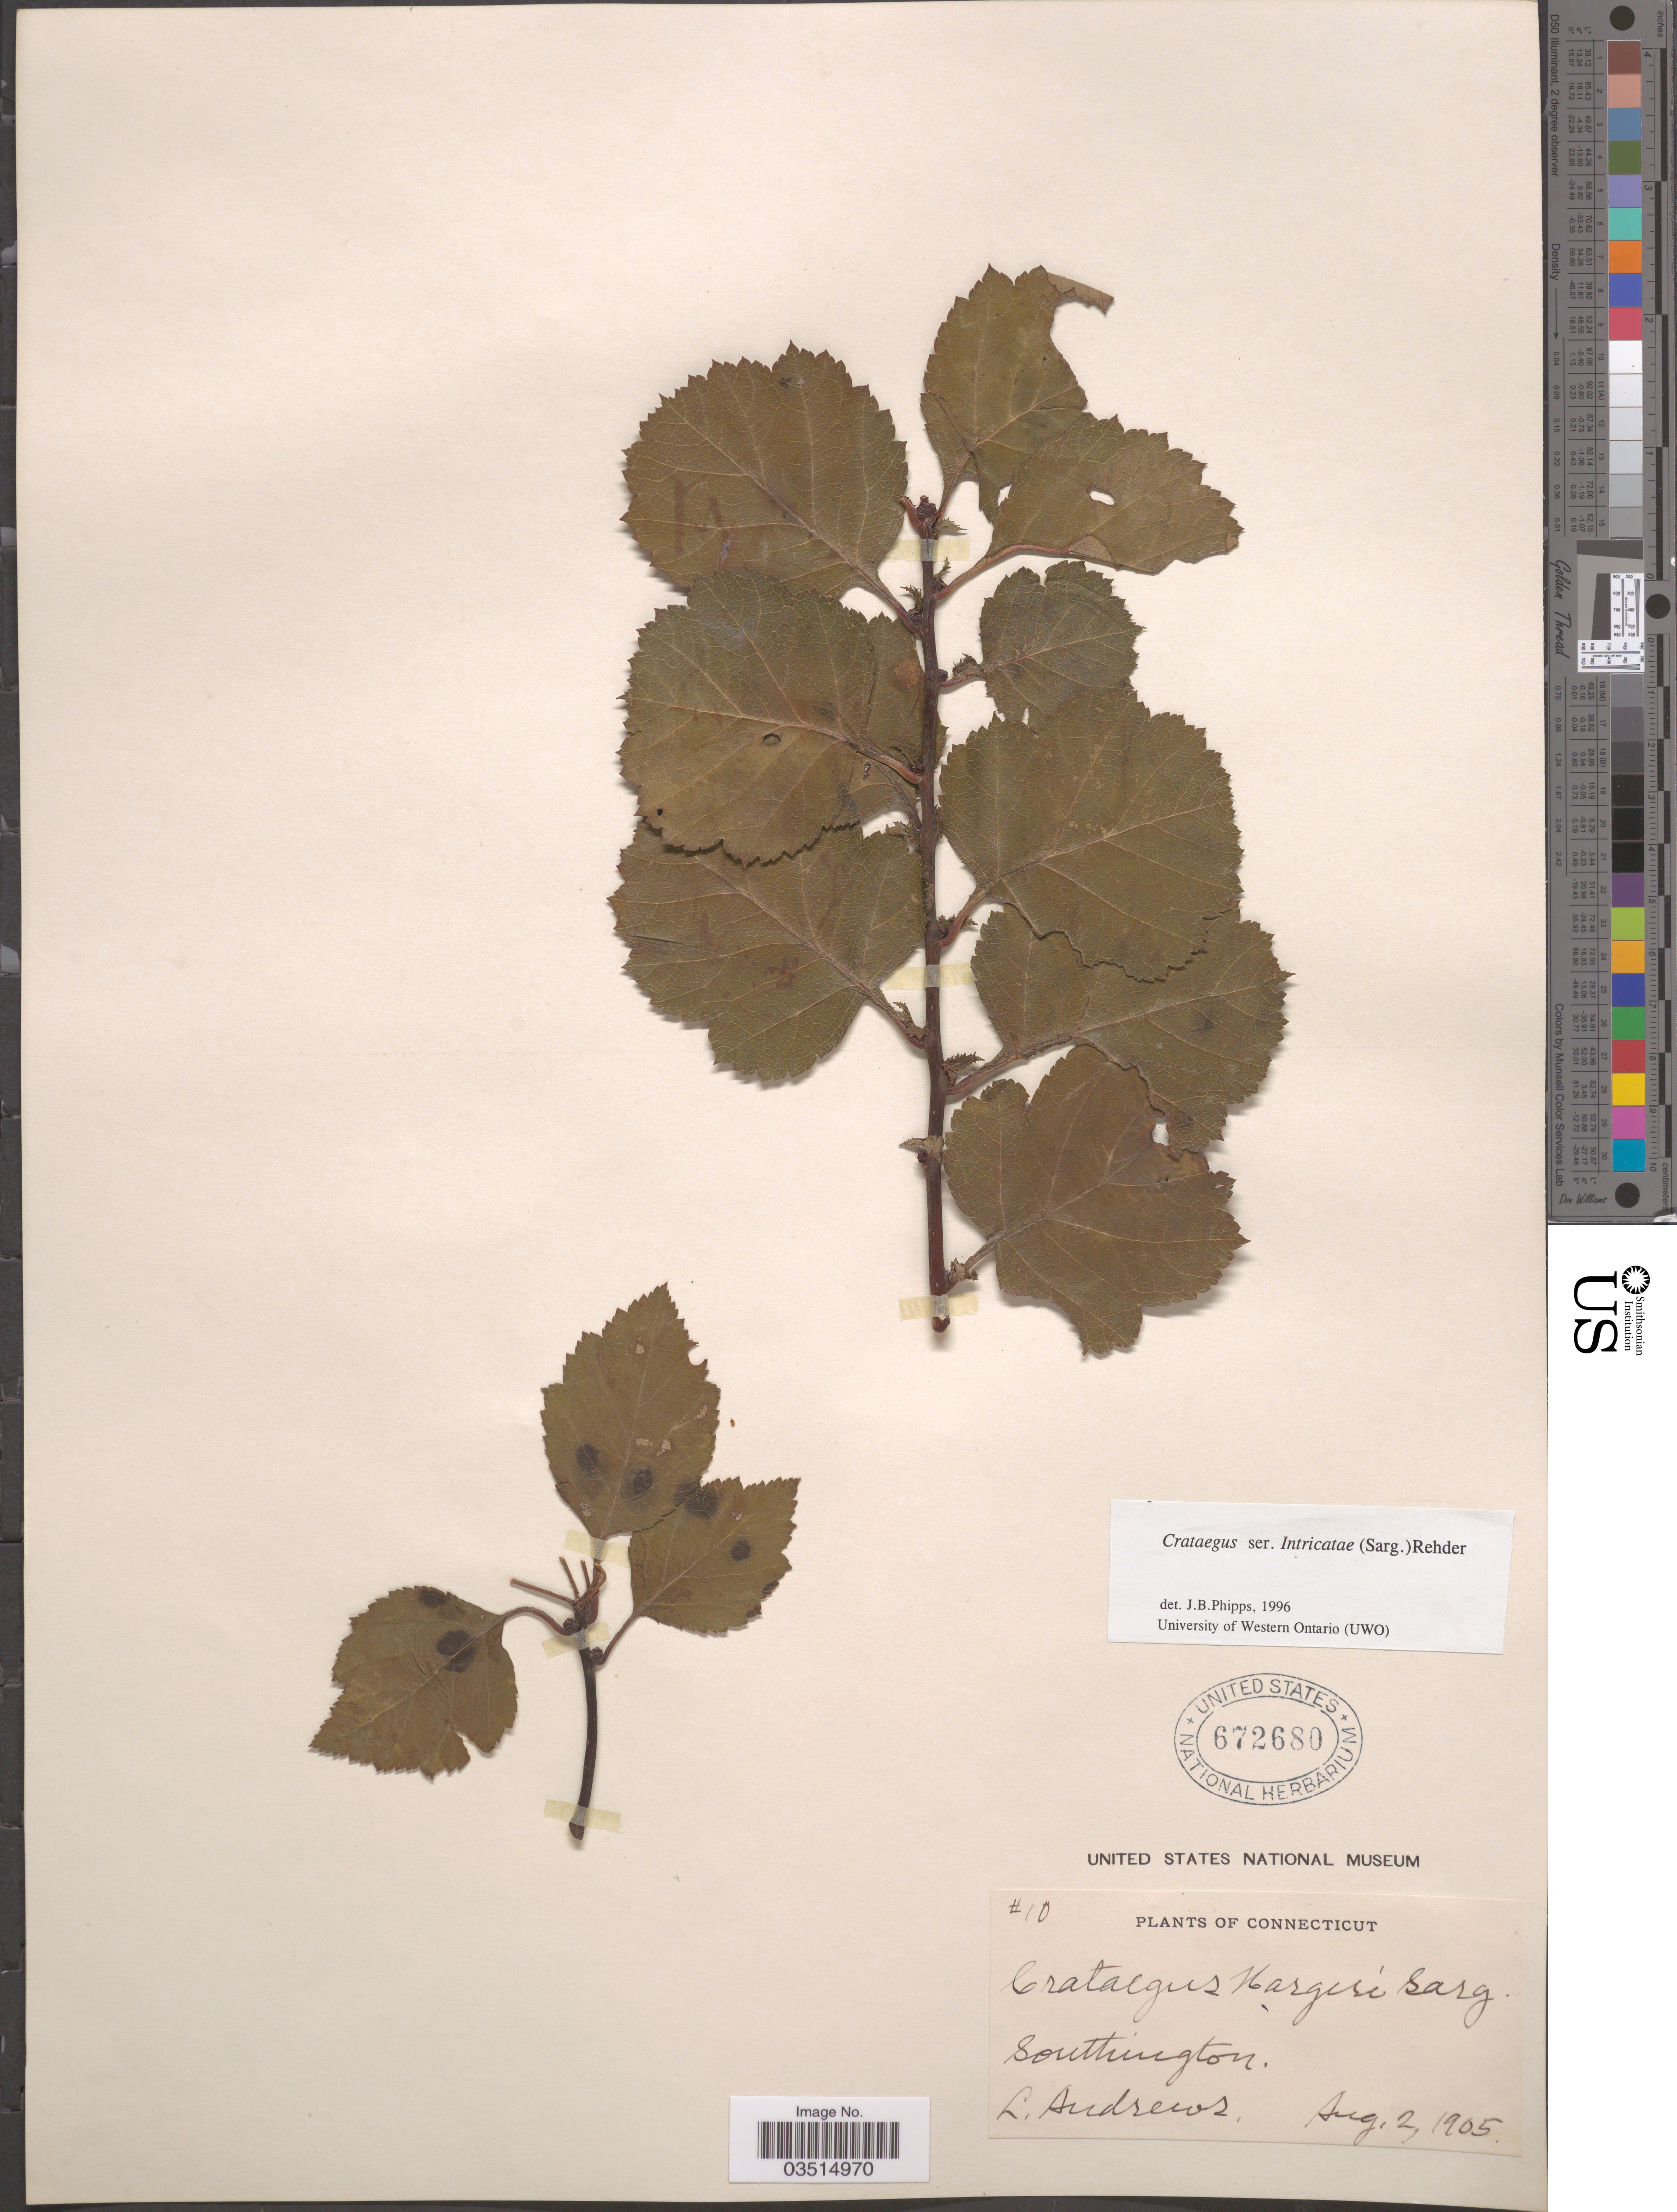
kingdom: Plantae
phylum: Tracheophyta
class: Magnoliopsida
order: Rosales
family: Rosaceae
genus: Crataegus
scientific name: Crataegus hargeri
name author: Sarg.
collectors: L. Andrews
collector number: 10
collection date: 1905-08-02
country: United States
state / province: Connecticut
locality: Southington.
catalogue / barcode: US 672680